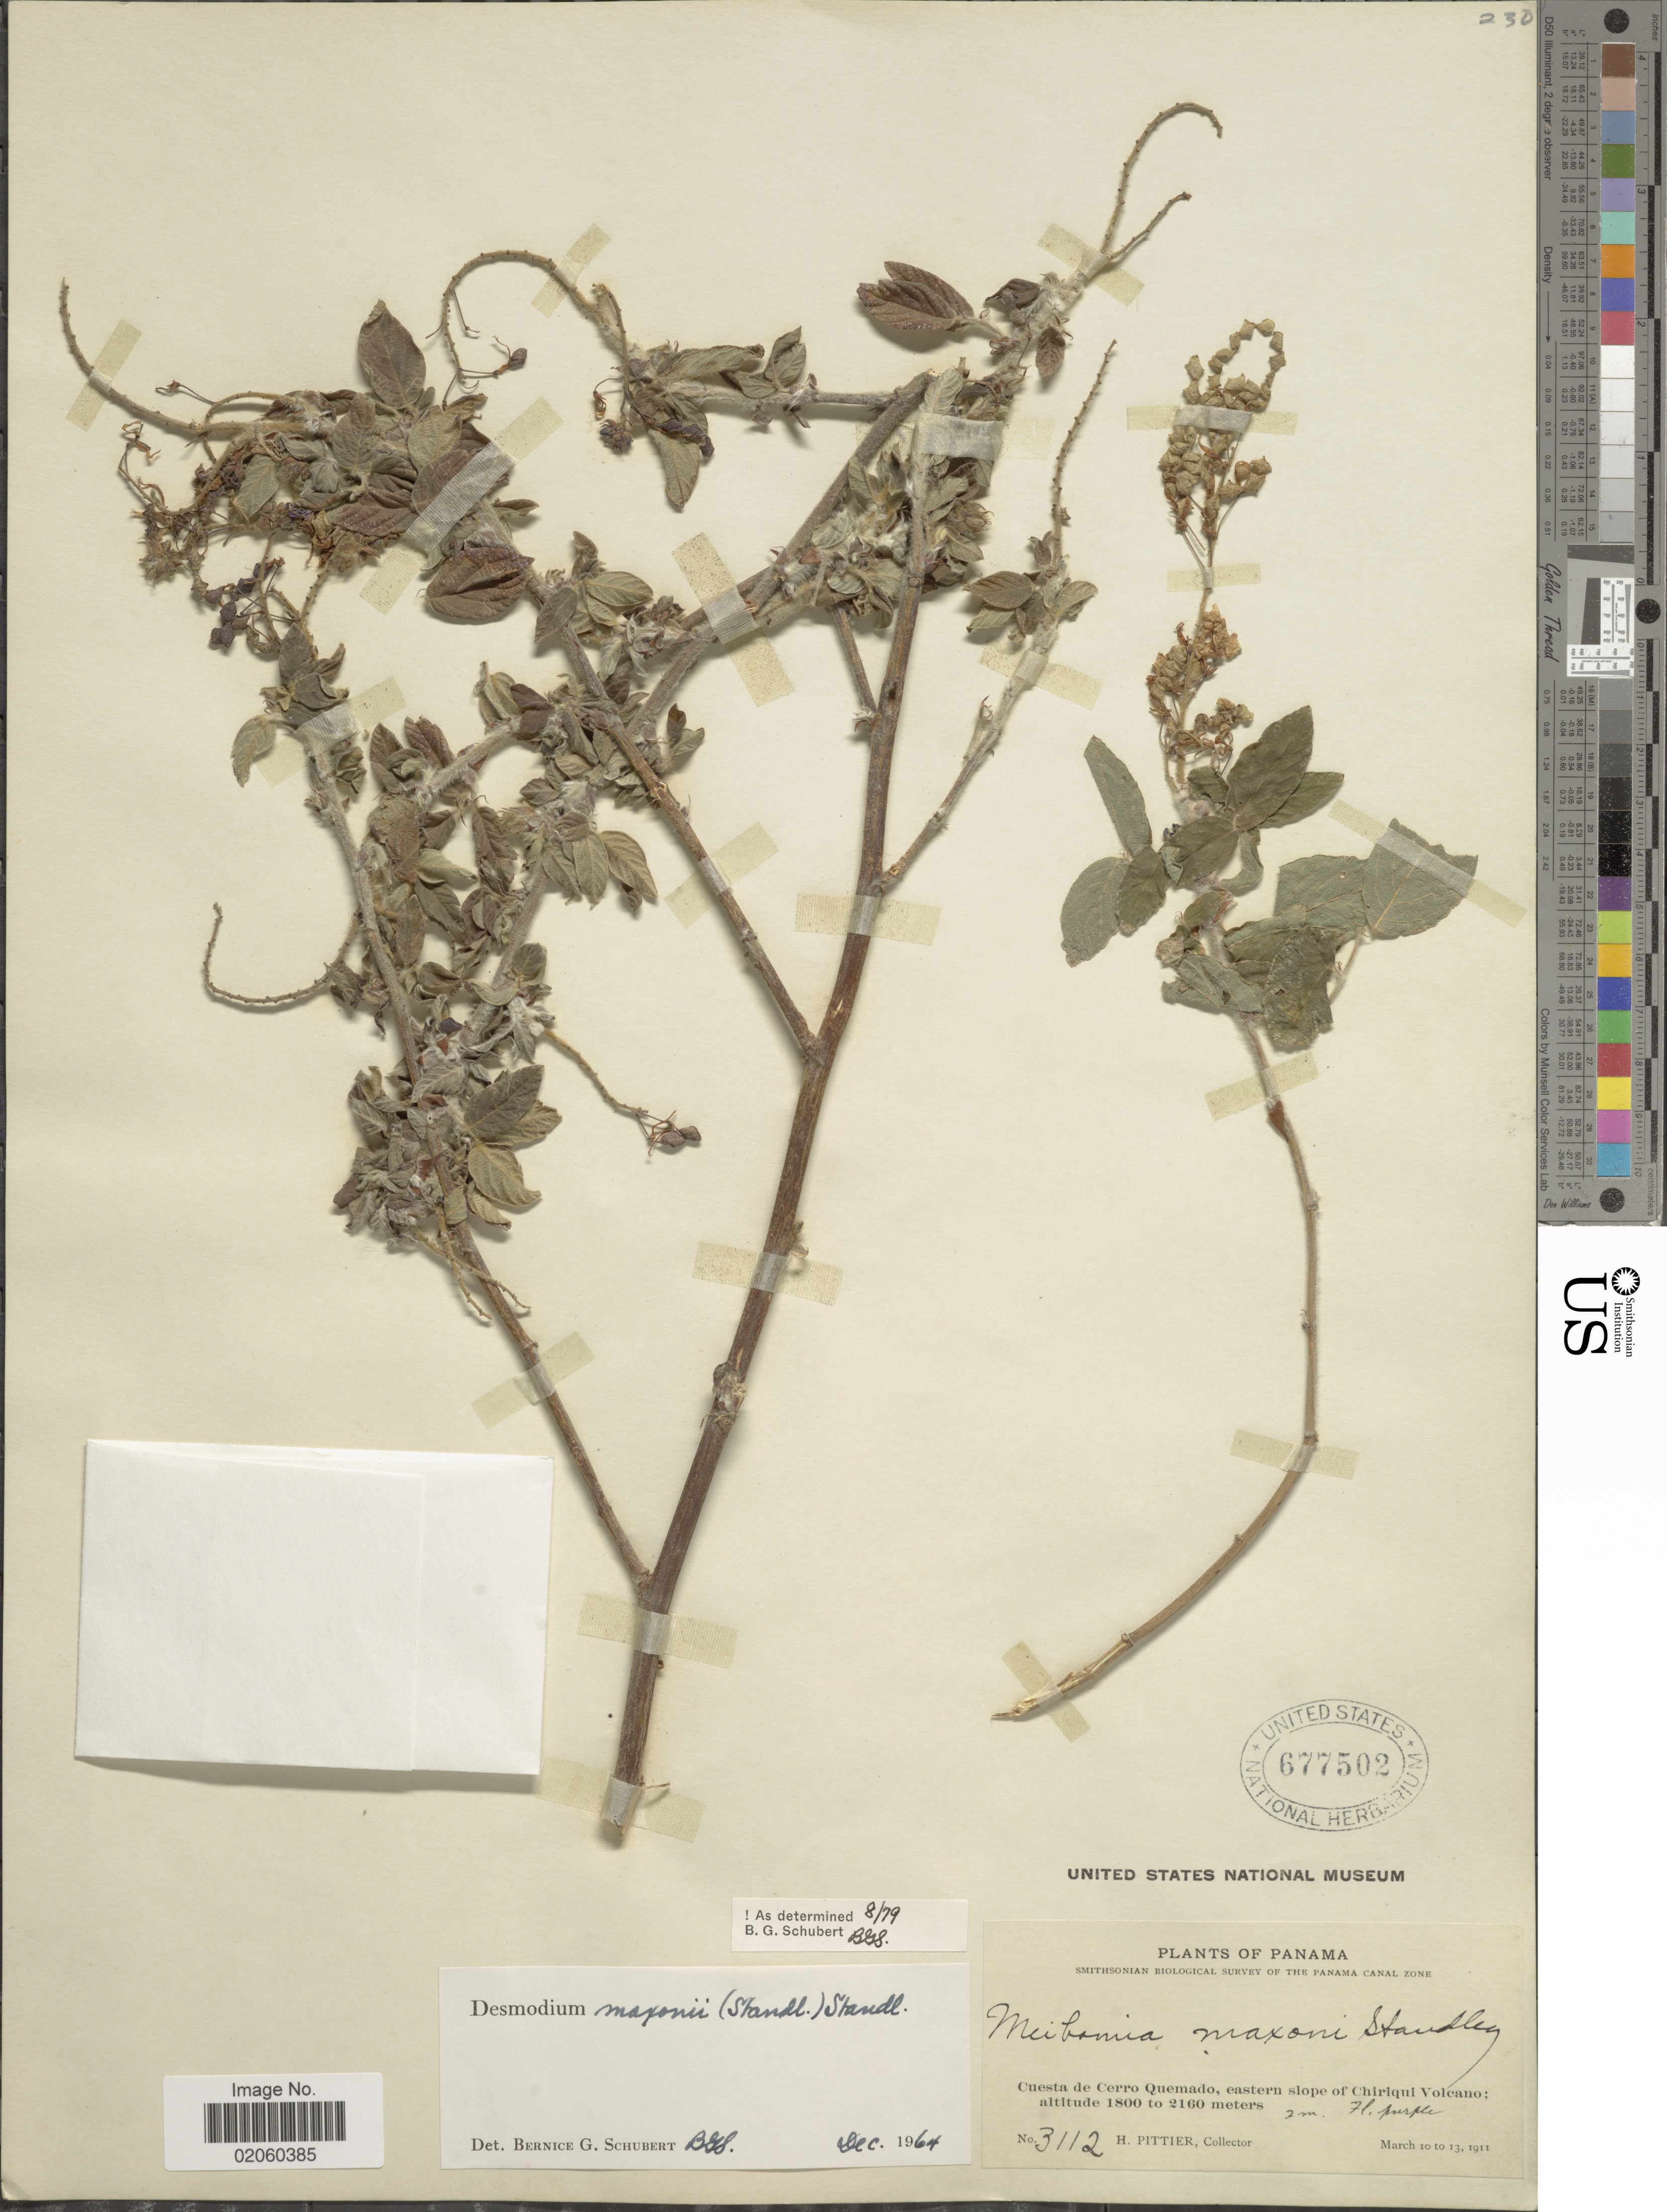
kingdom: Plantae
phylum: Tracheophyta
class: Magnoliopsida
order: Fabales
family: Fabaceae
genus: Desmodium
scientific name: Desmodium maxonii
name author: (Standl.) Standl.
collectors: H. F. Pittier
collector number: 3112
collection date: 1911-03-10/1911-03-13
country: Panama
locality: Cuesta de Cerro Quemado, eastern slope of Chiriqui Volcano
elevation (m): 1800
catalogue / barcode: US 677502